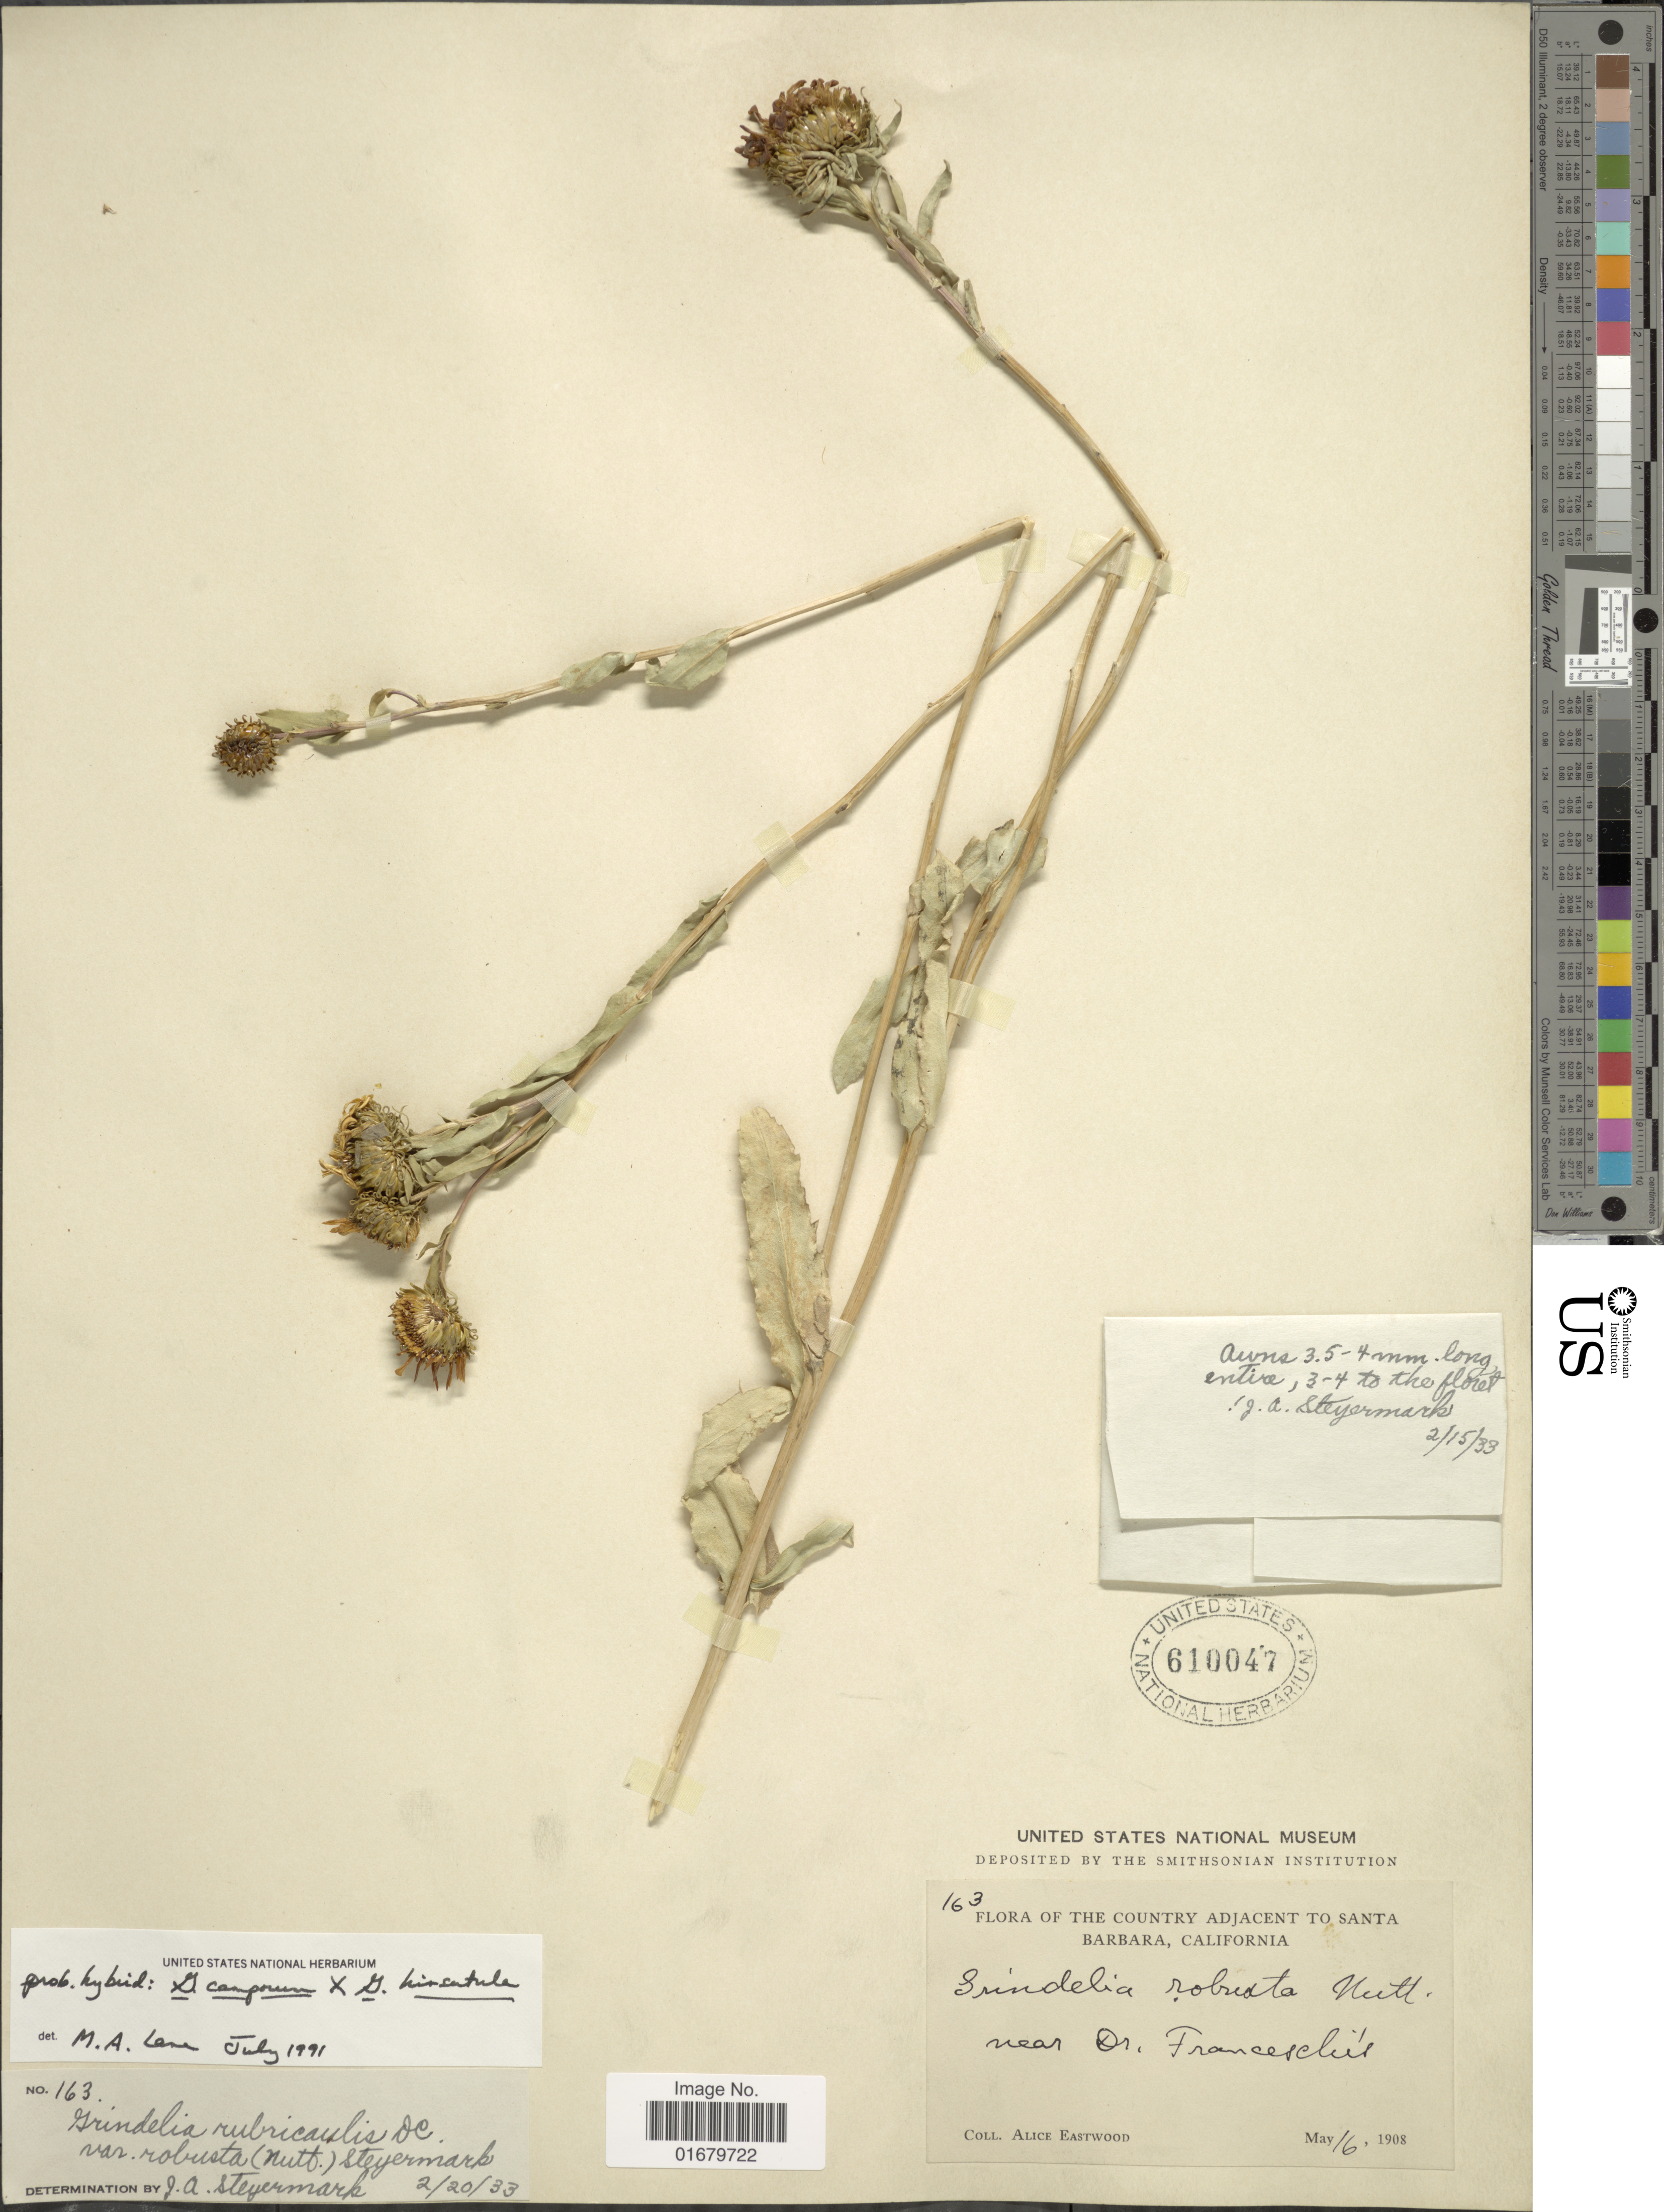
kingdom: Plantae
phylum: Tracheophyta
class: Magnoliopsida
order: Asterales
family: Asteraceae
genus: Grindelia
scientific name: Grindelia camporum x G. hirsutula Hook. & Arn.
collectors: A. Eastwood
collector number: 163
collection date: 1908-05-16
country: United States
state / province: California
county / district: Santa Barbara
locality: The Country Adjacent to Santa Barbara, near Dr. Francesclui's.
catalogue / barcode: US 610047